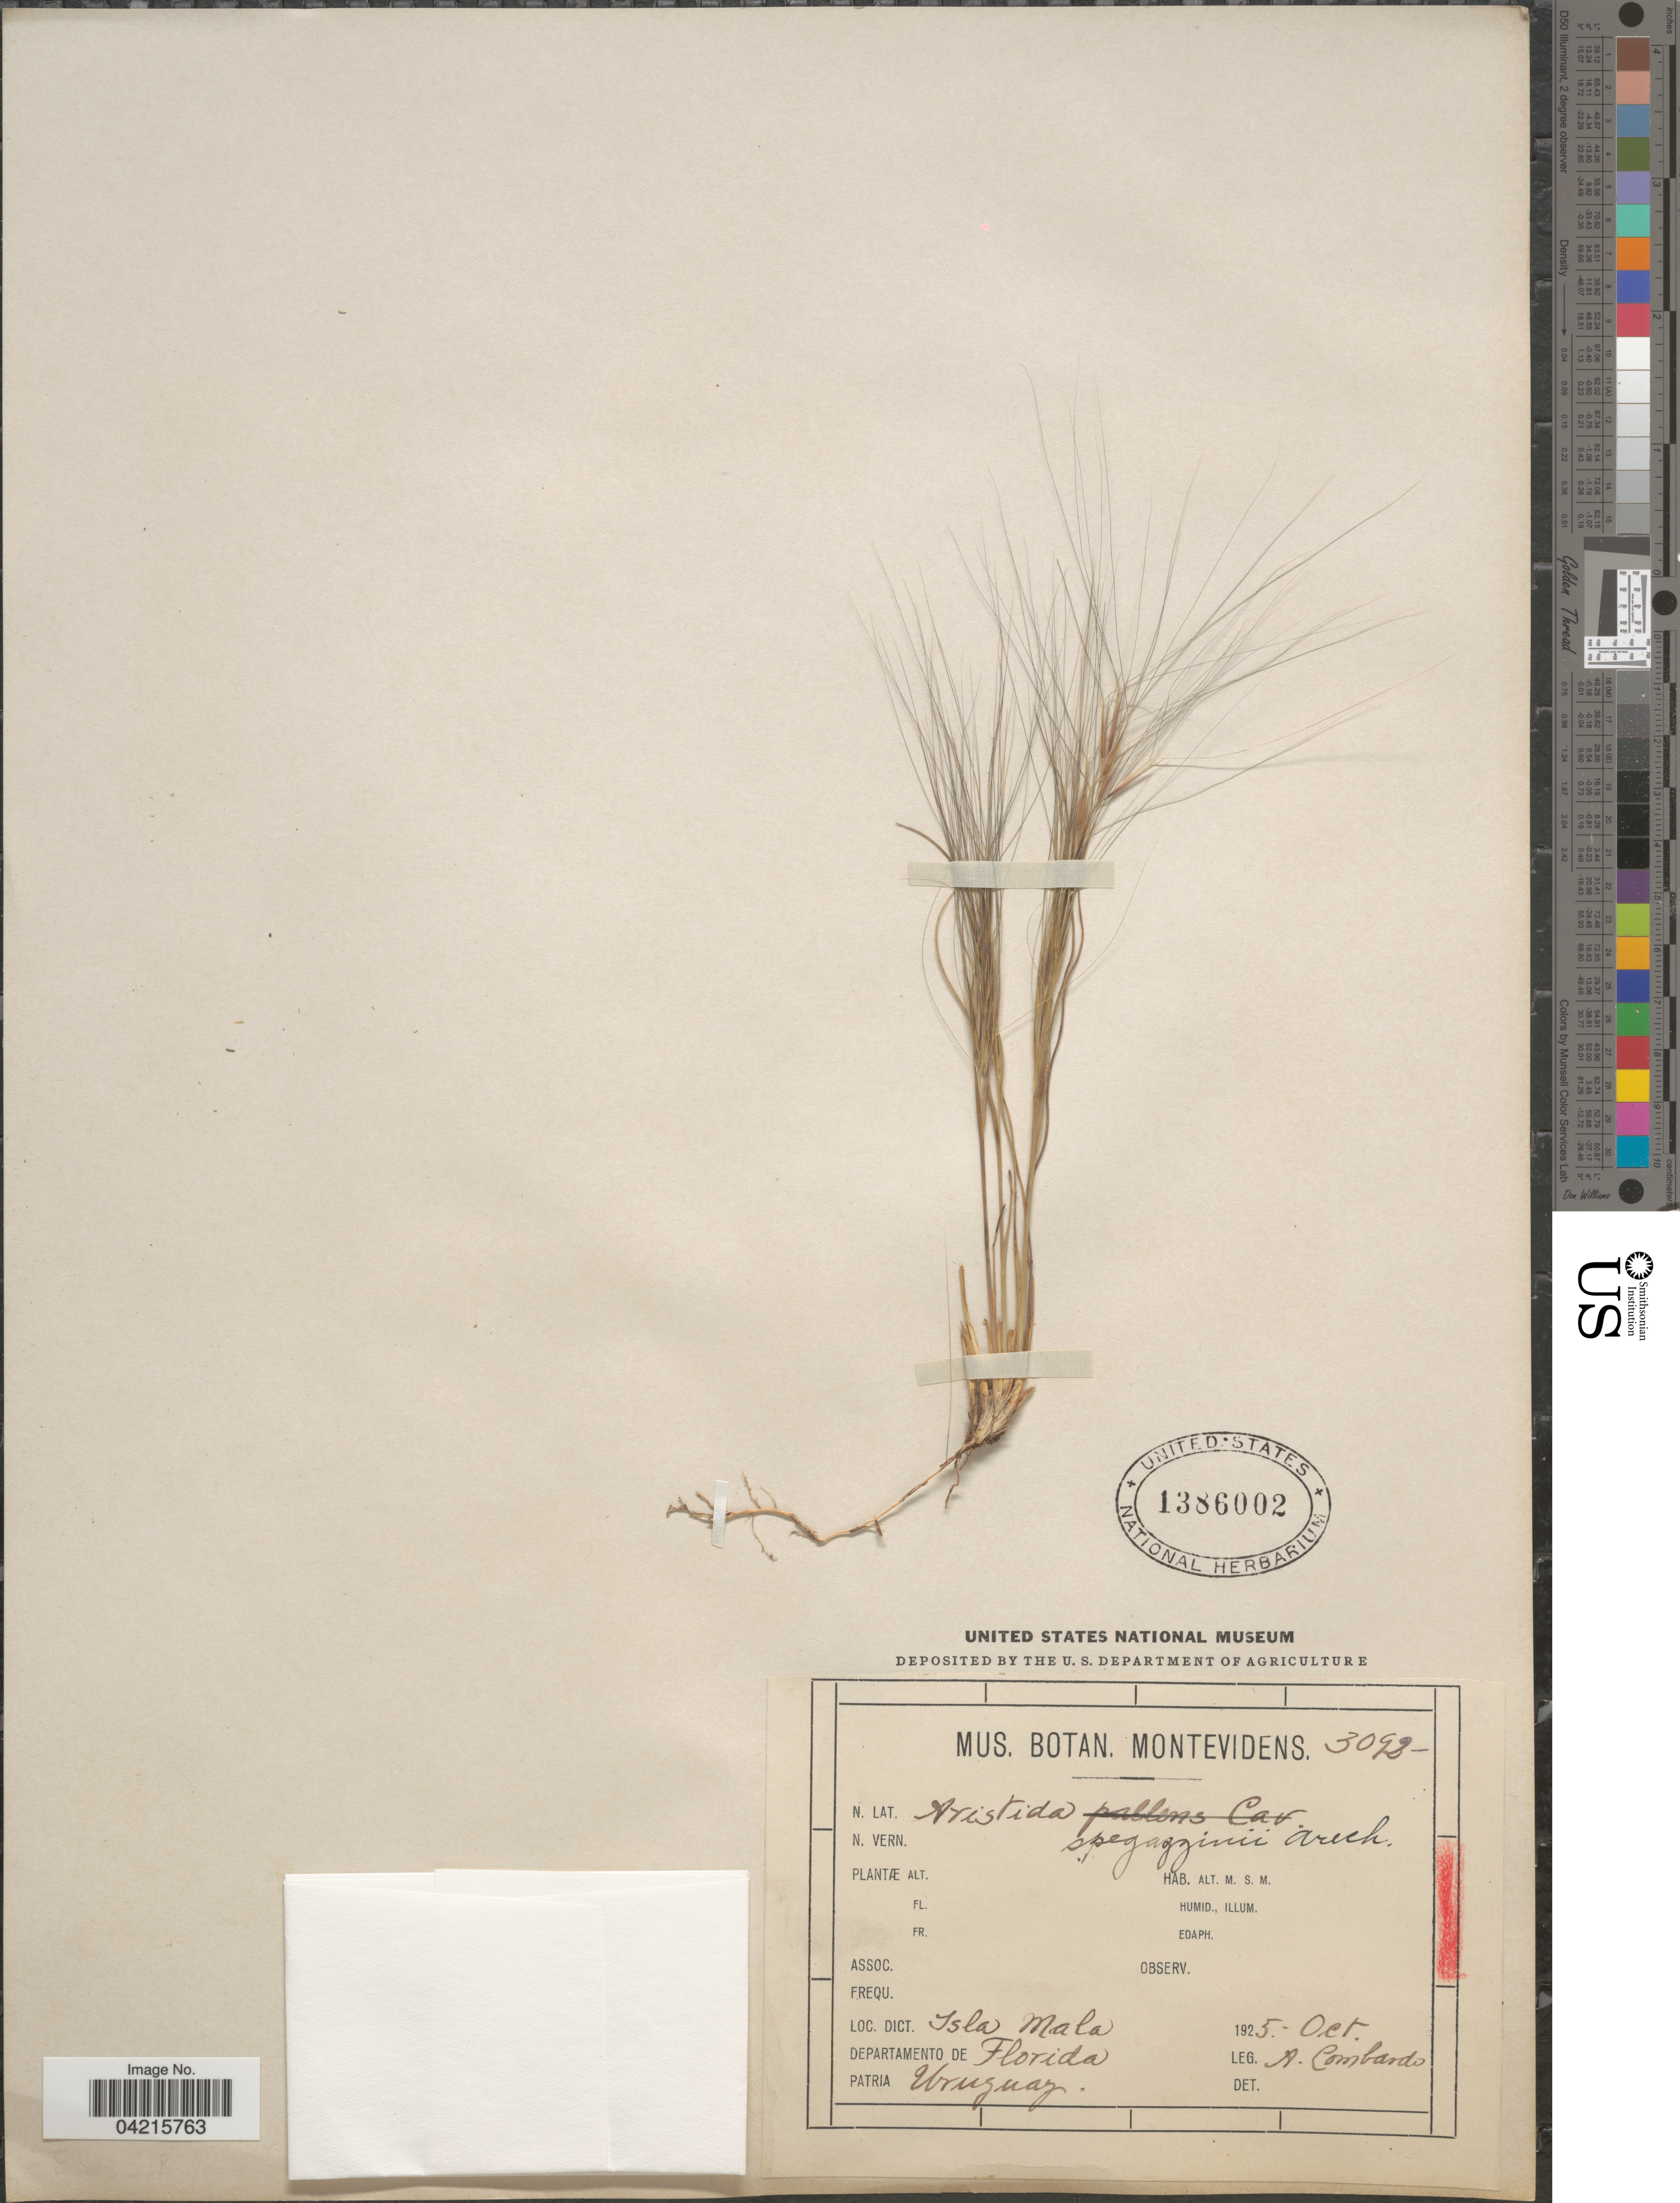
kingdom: Plantae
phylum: Tracheophyta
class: Liliopsida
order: Poales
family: Poaceae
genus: Aristida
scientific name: Aristida spegazzinii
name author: Arechav.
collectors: A. Combardo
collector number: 3092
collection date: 1925-10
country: Uruguay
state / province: Florida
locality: Dict. Isla Mala. Departamento de Florida.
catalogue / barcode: US 1386002